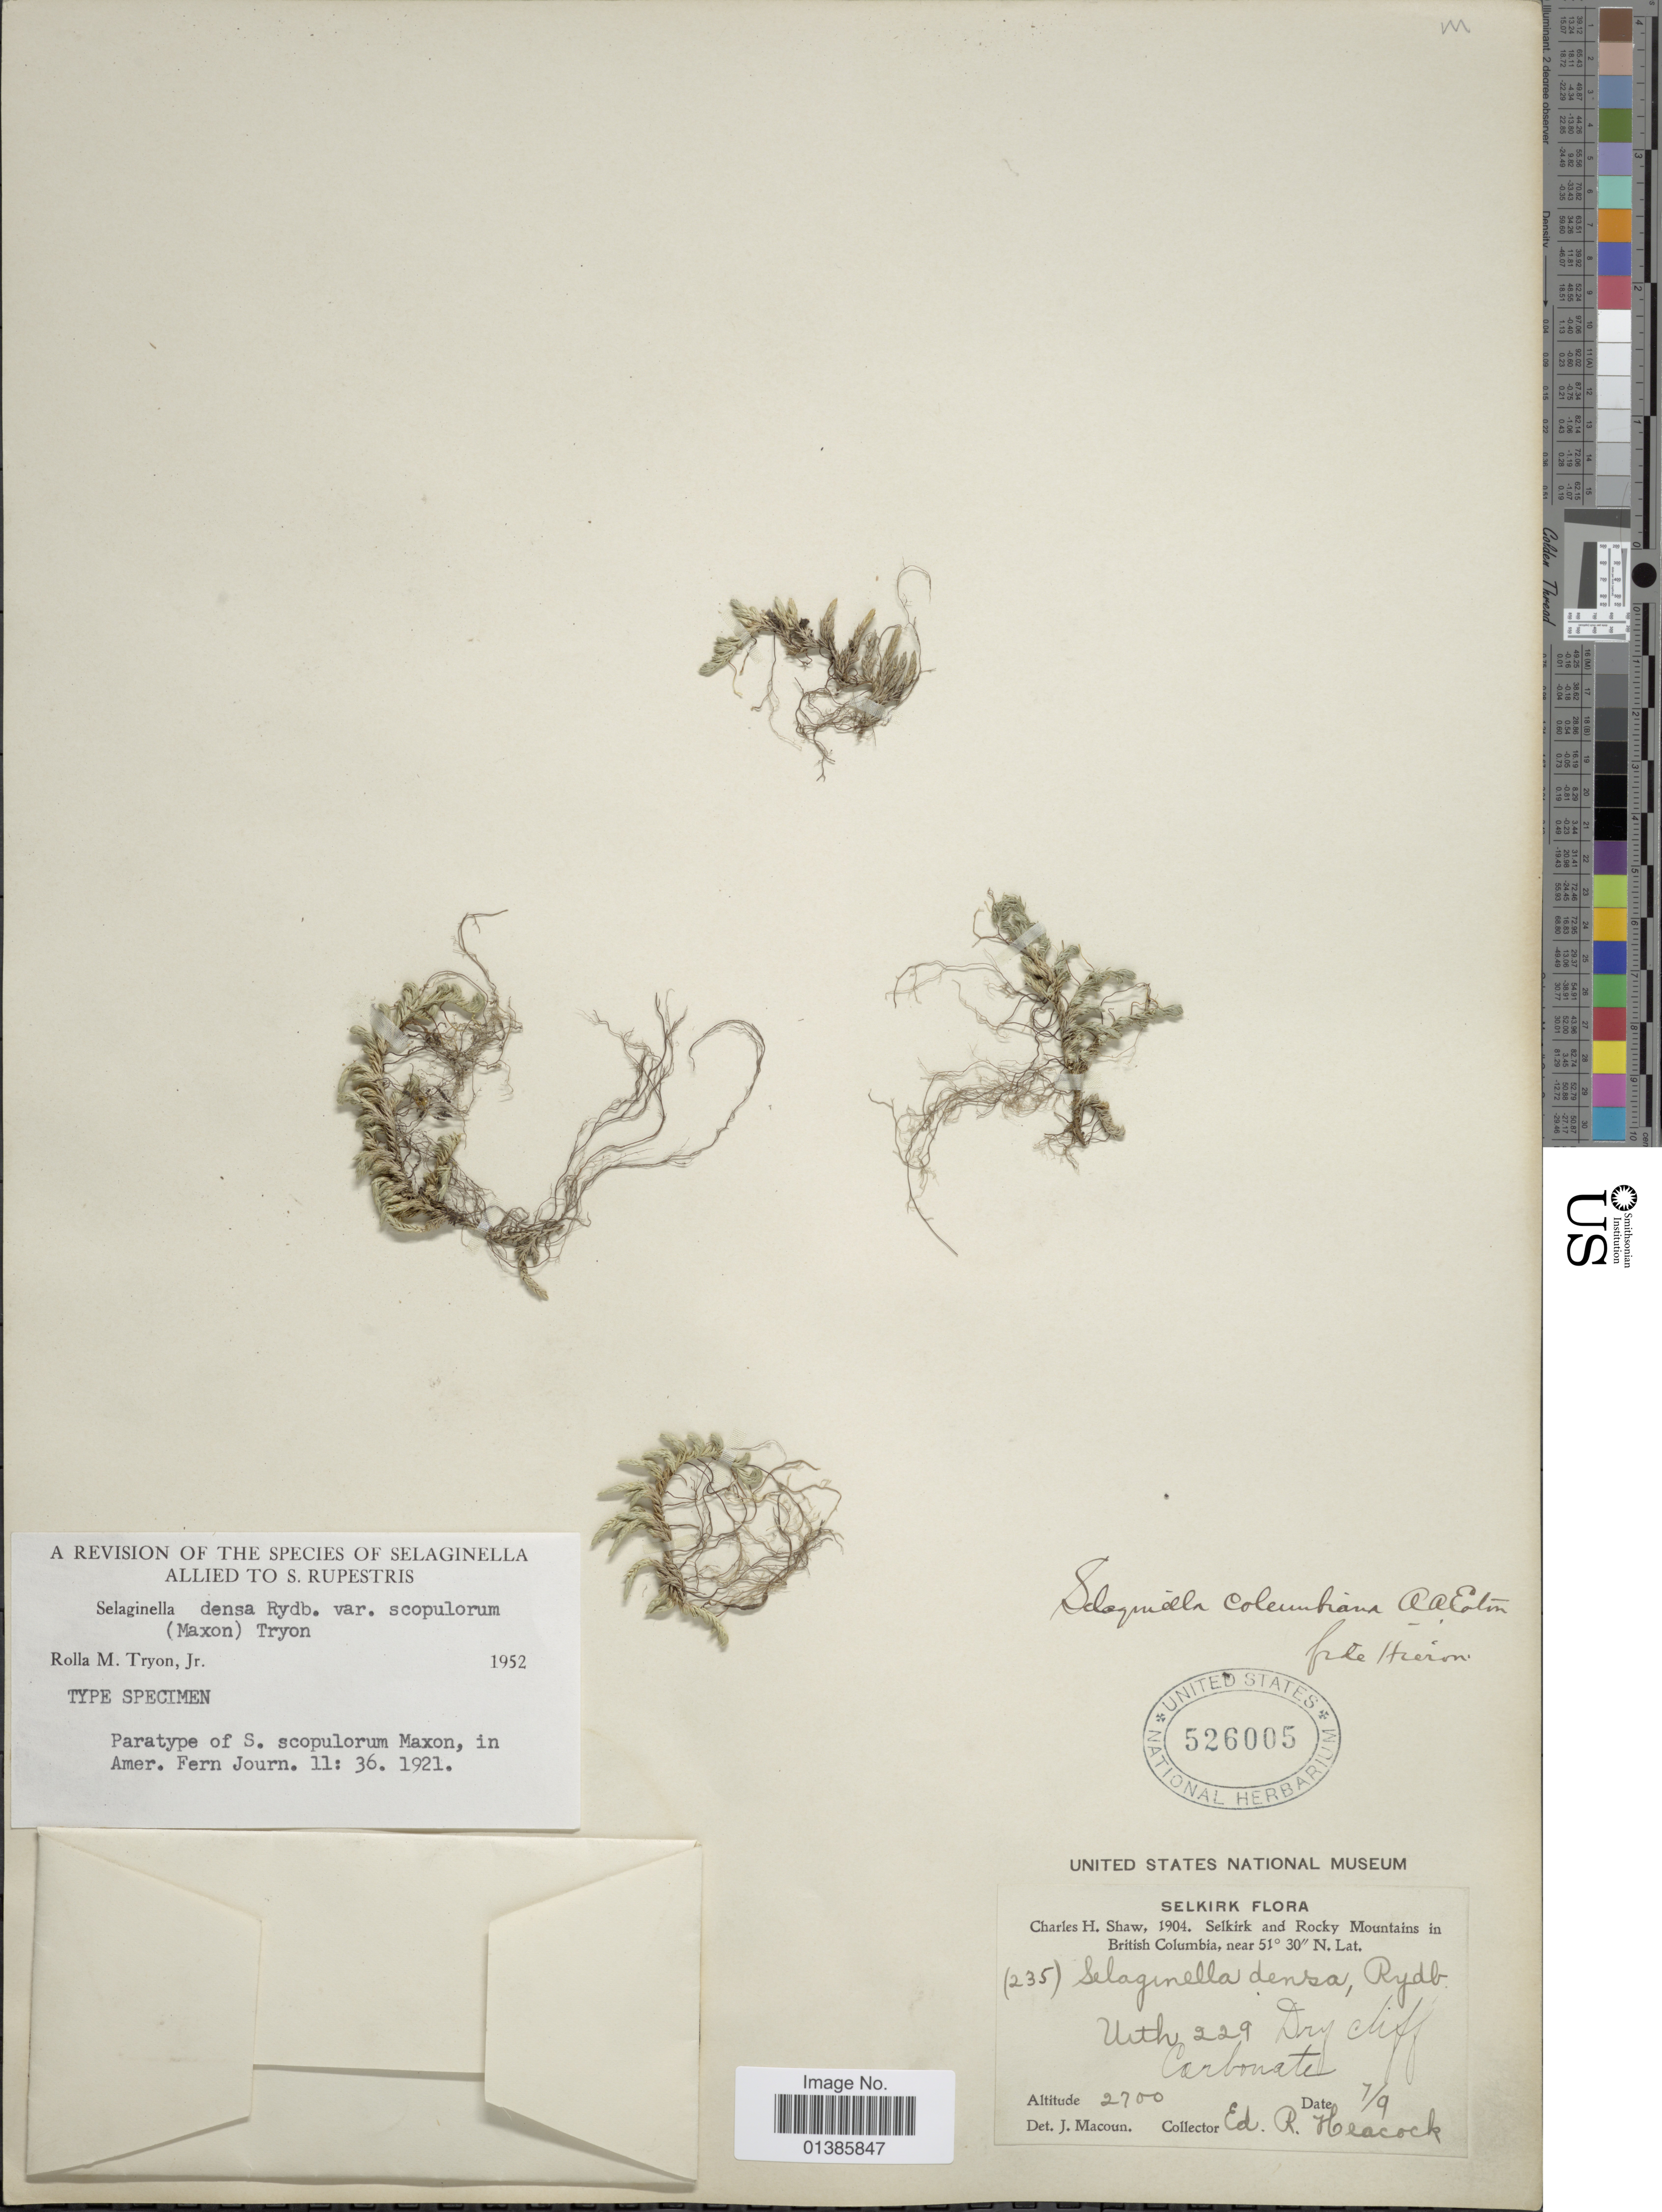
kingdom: Plantae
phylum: Tracheophyta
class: Lycopodiopsida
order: Selaginellales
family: Selaginellaceae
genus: Selaginella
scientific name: Selaginella densa var. scopulorum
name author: (Maxon) R.M. Tryon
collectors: E. Heacock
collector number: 235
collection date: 1904-09-07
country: Canada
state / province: British Columbia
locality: Selkirk and Rocky Mountains. Dry cliff Carbonate.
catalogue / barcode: US 526005